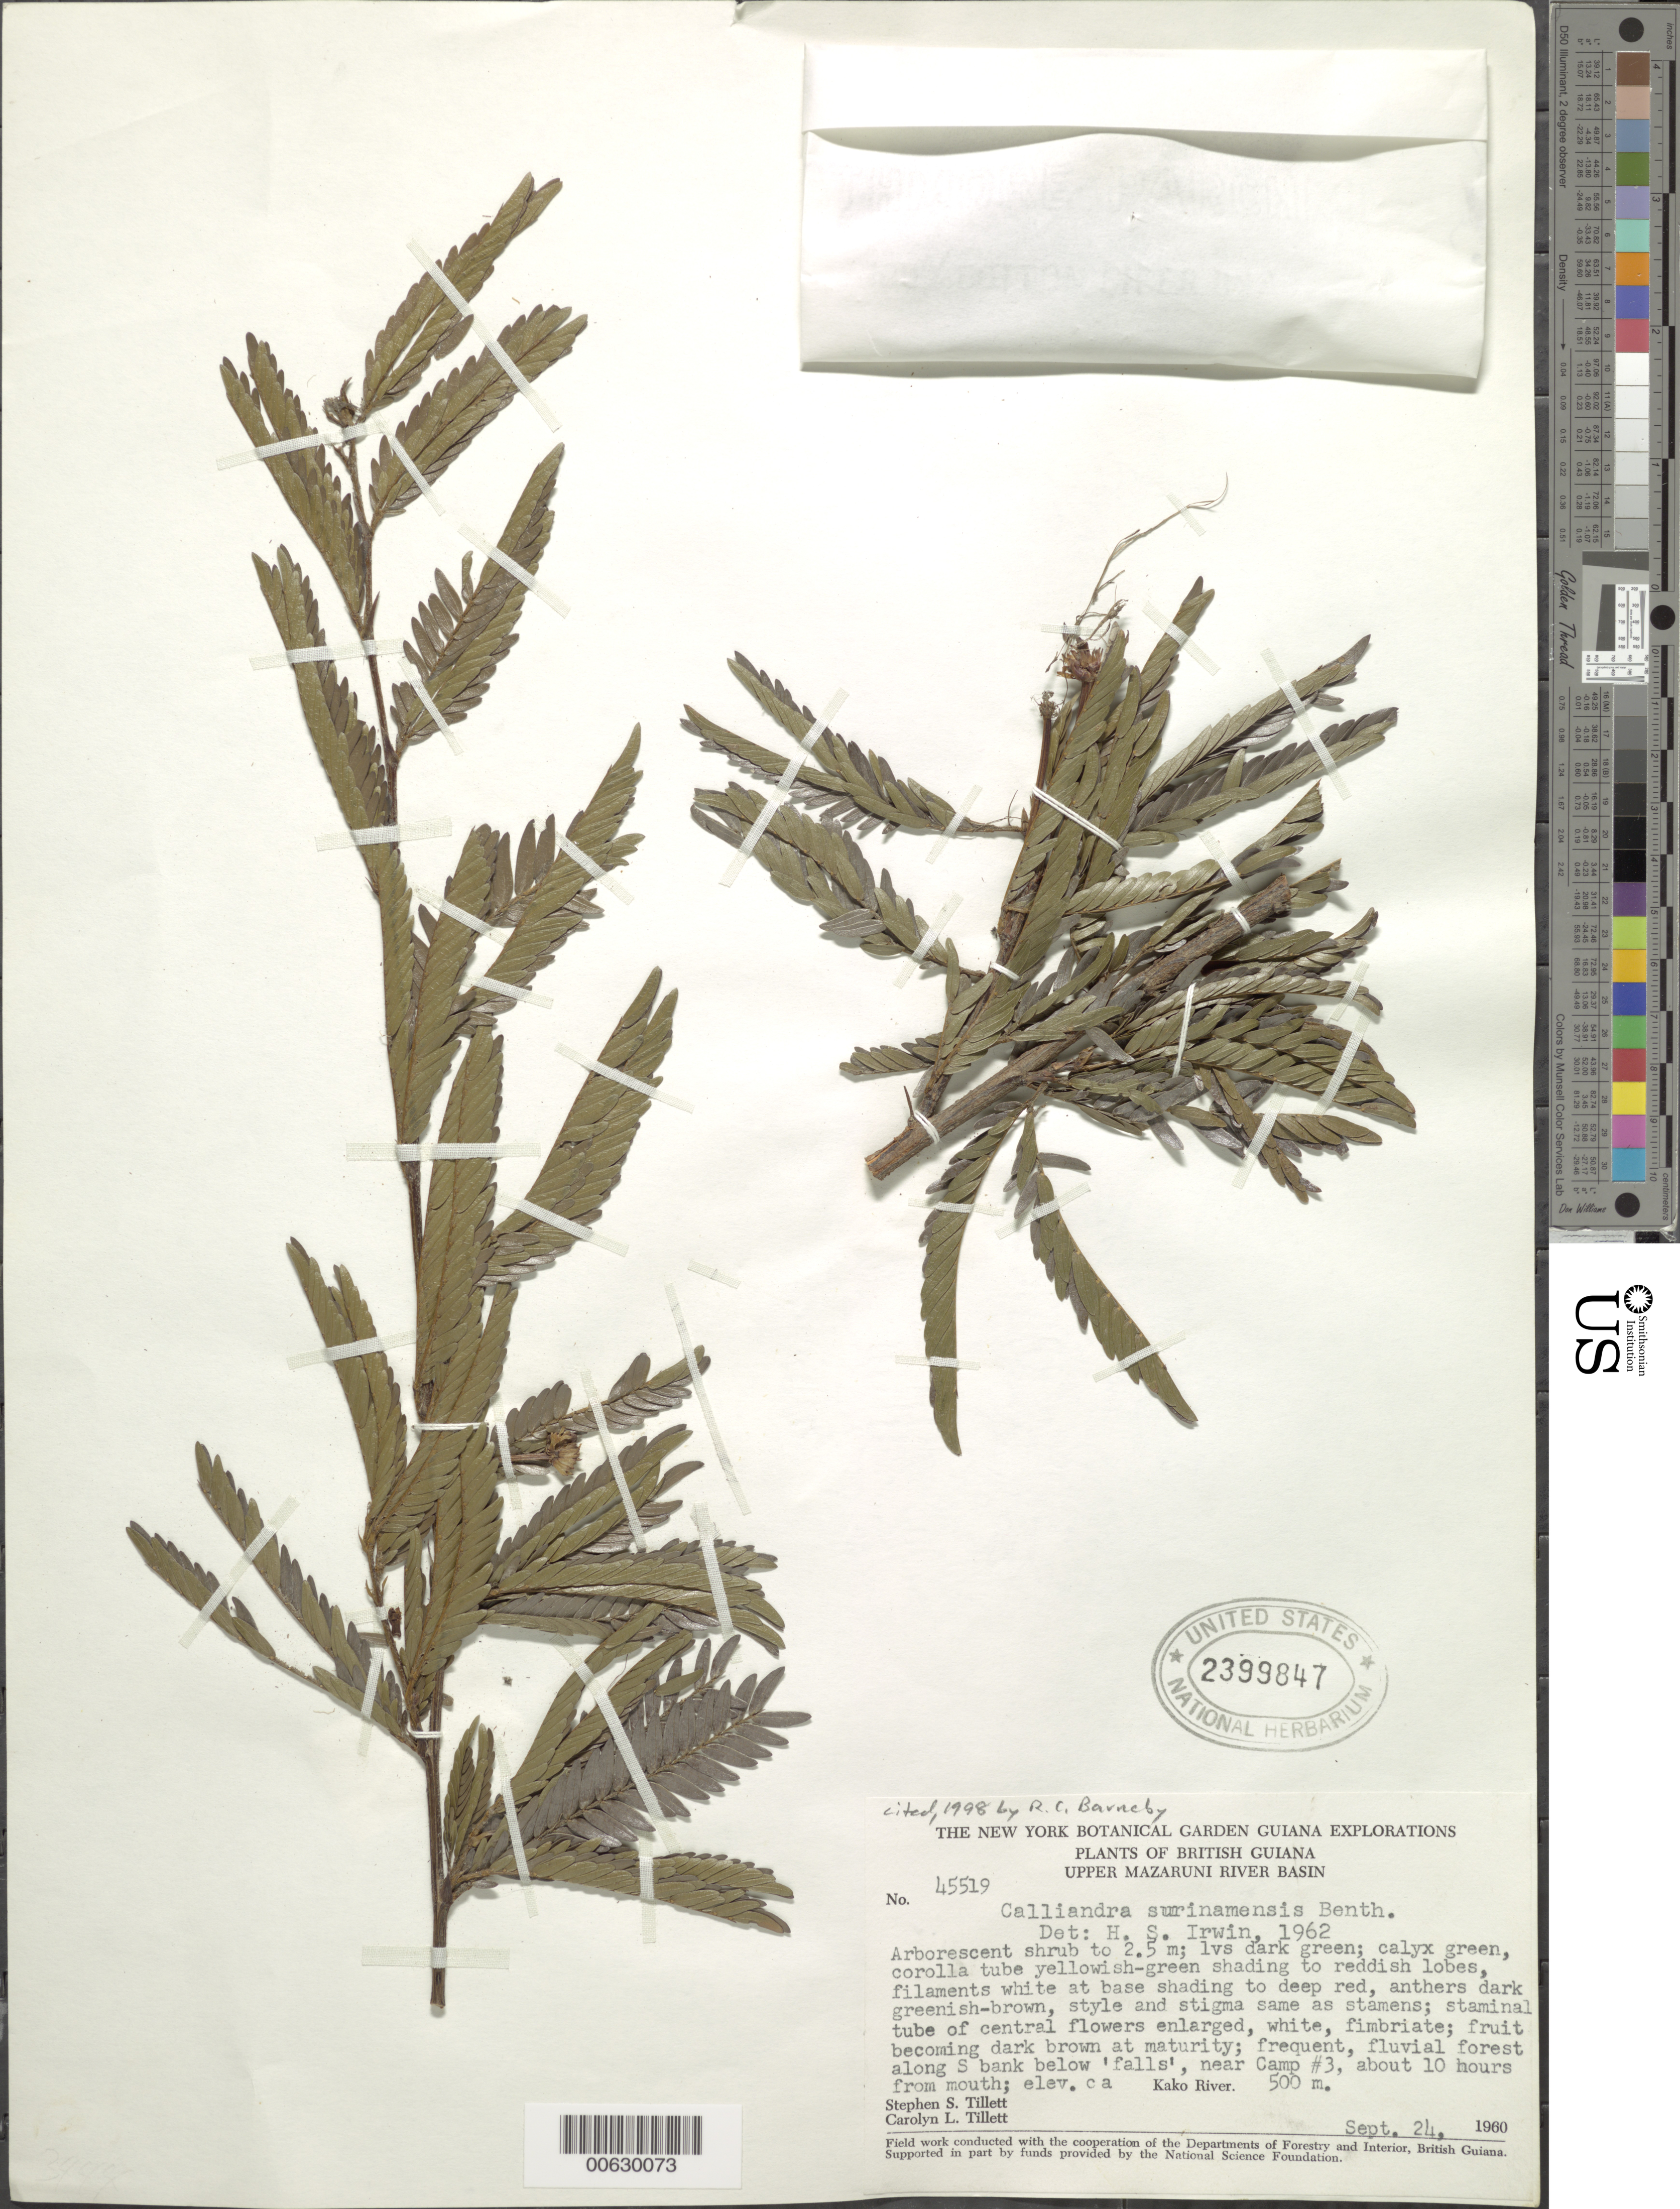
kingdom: Plantae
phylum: Tracheophyta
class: Magnoliopsida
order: Fabales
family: Fabaceae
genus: Calliandra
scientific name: Calliandra surinamensis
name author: Benth.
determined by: Barneby, Rupert C., (NY)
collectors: S. S. Tillett, C. L. Tillett & R. Boyan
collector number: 45519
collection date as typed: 24-Sep-60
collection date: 1960-09-24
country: Guyana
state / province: Cuyuni-Mazaruni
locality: Camp #3, 1/2 mile below 'falls' of Kako R., S bank, about 10 hours from mouth, Upper Mazaruni R basin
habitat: South bank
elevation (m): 500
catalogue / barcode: US 2399847